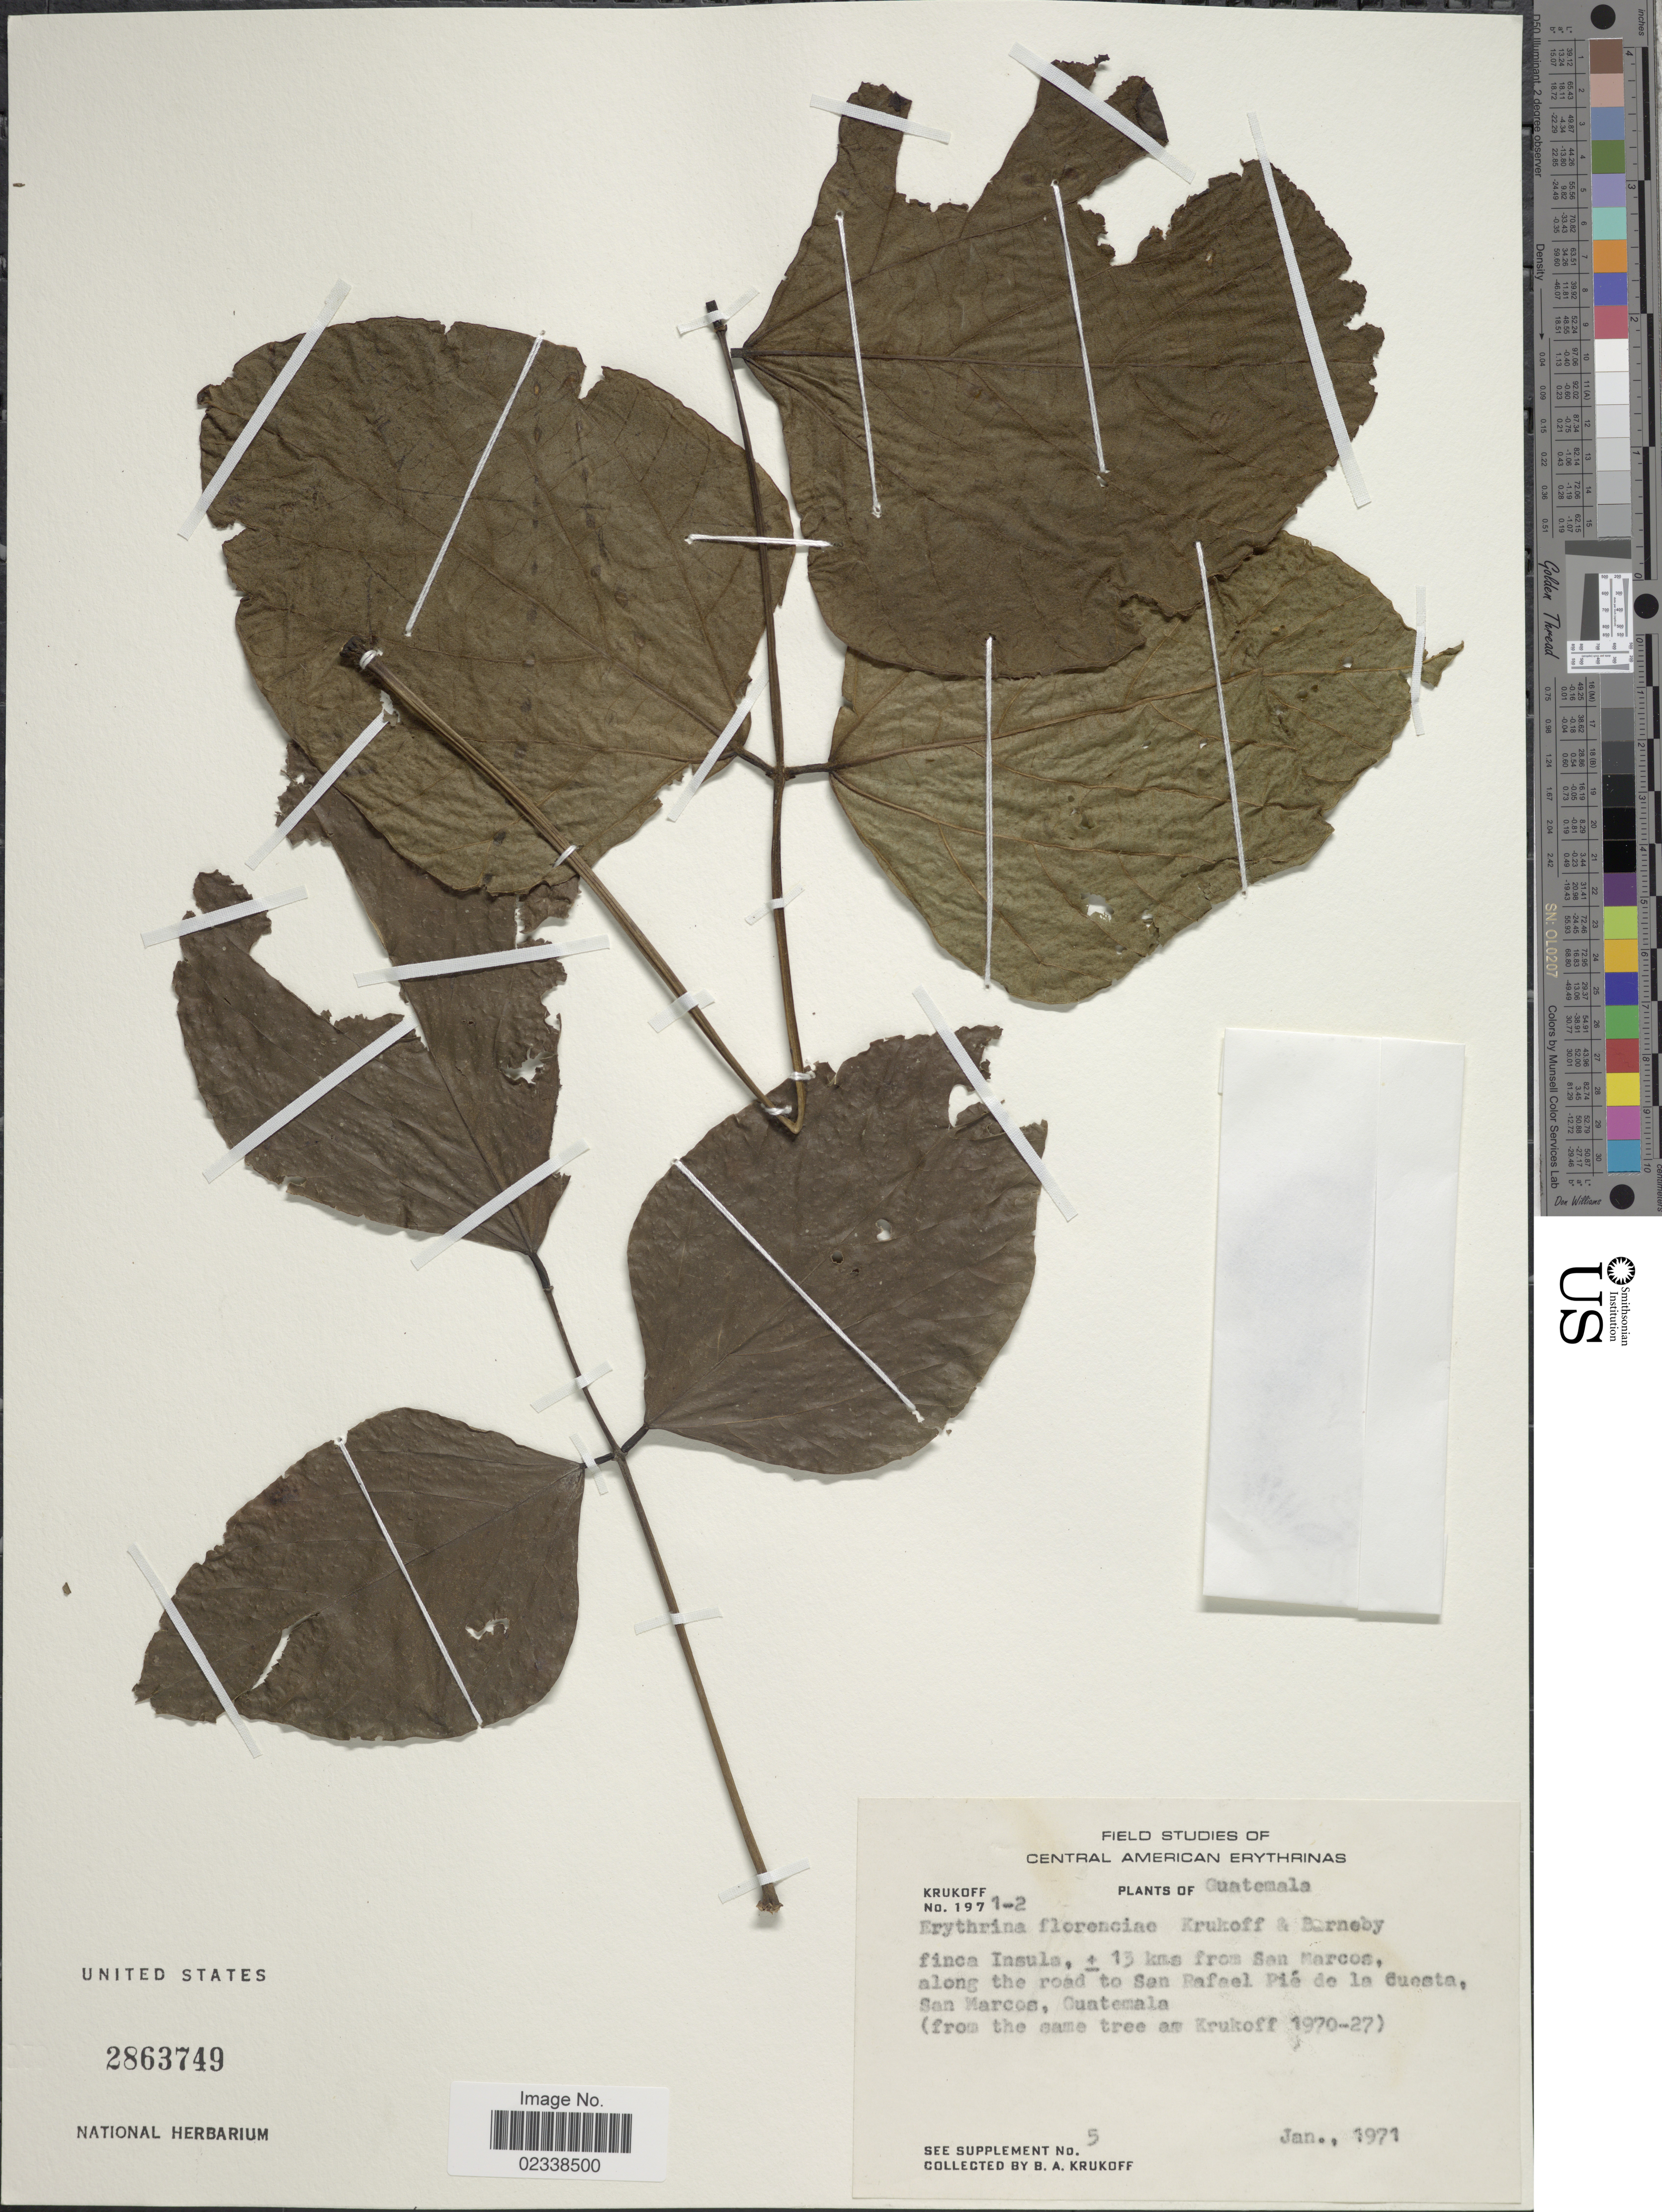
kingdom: Plantae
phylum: Tracheophyta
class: Magnoliopsida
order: Fabales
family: Fabaceae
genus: Erythrina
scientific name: Erythrina florenciae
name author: Krukoff & Barneby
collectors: B. A. Krukoff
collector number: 5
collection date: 1971-01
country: Guatemala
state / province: San Marcos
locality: +/- 13 kms from San Marcos, along the road to San Rafael Pie de la Guesta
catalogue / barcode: US 2863749